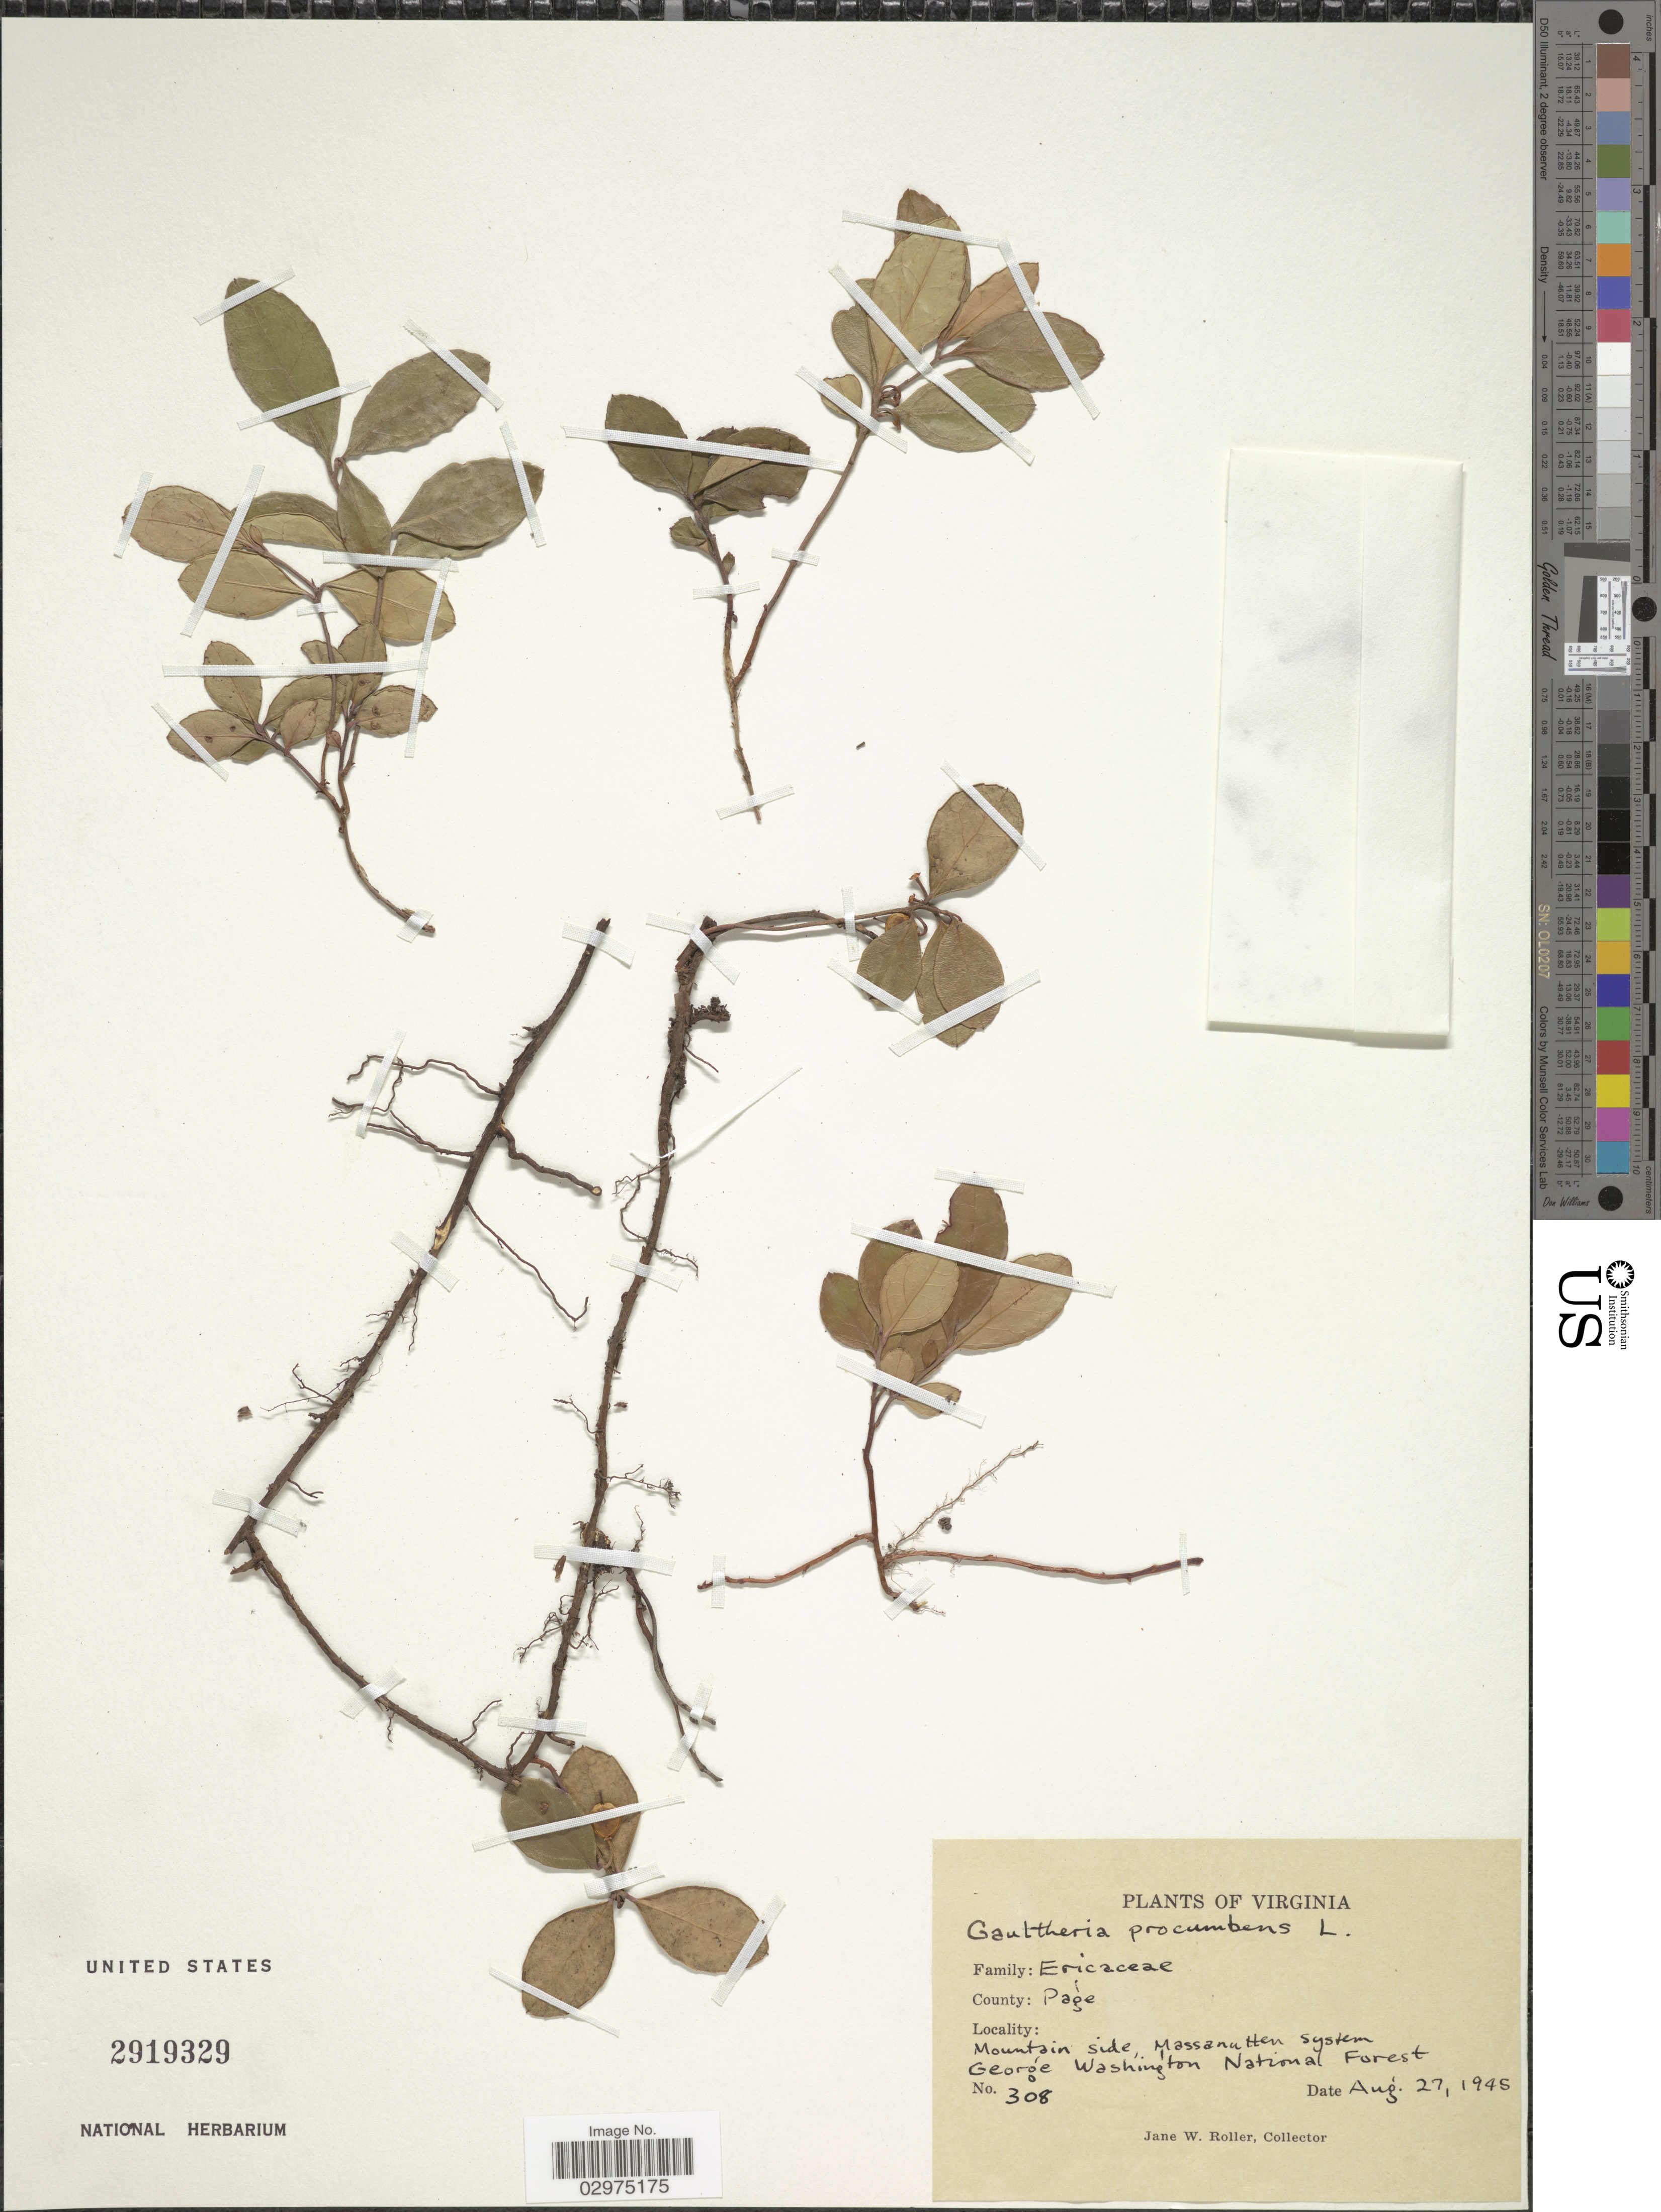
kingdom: Plantae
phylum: Tracheophyta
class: Magnoliopsida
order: Ericales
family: Ericaceae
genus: Gaultheria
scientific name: Gaultheria procumbens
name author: L.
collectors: J. W. Roller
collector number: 308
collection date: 1945-08-27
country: United States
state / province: Virginia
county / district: Page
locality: County: Page. Mountain side, Massanutten system, George Washington National Forest.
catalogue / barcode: US 2919329